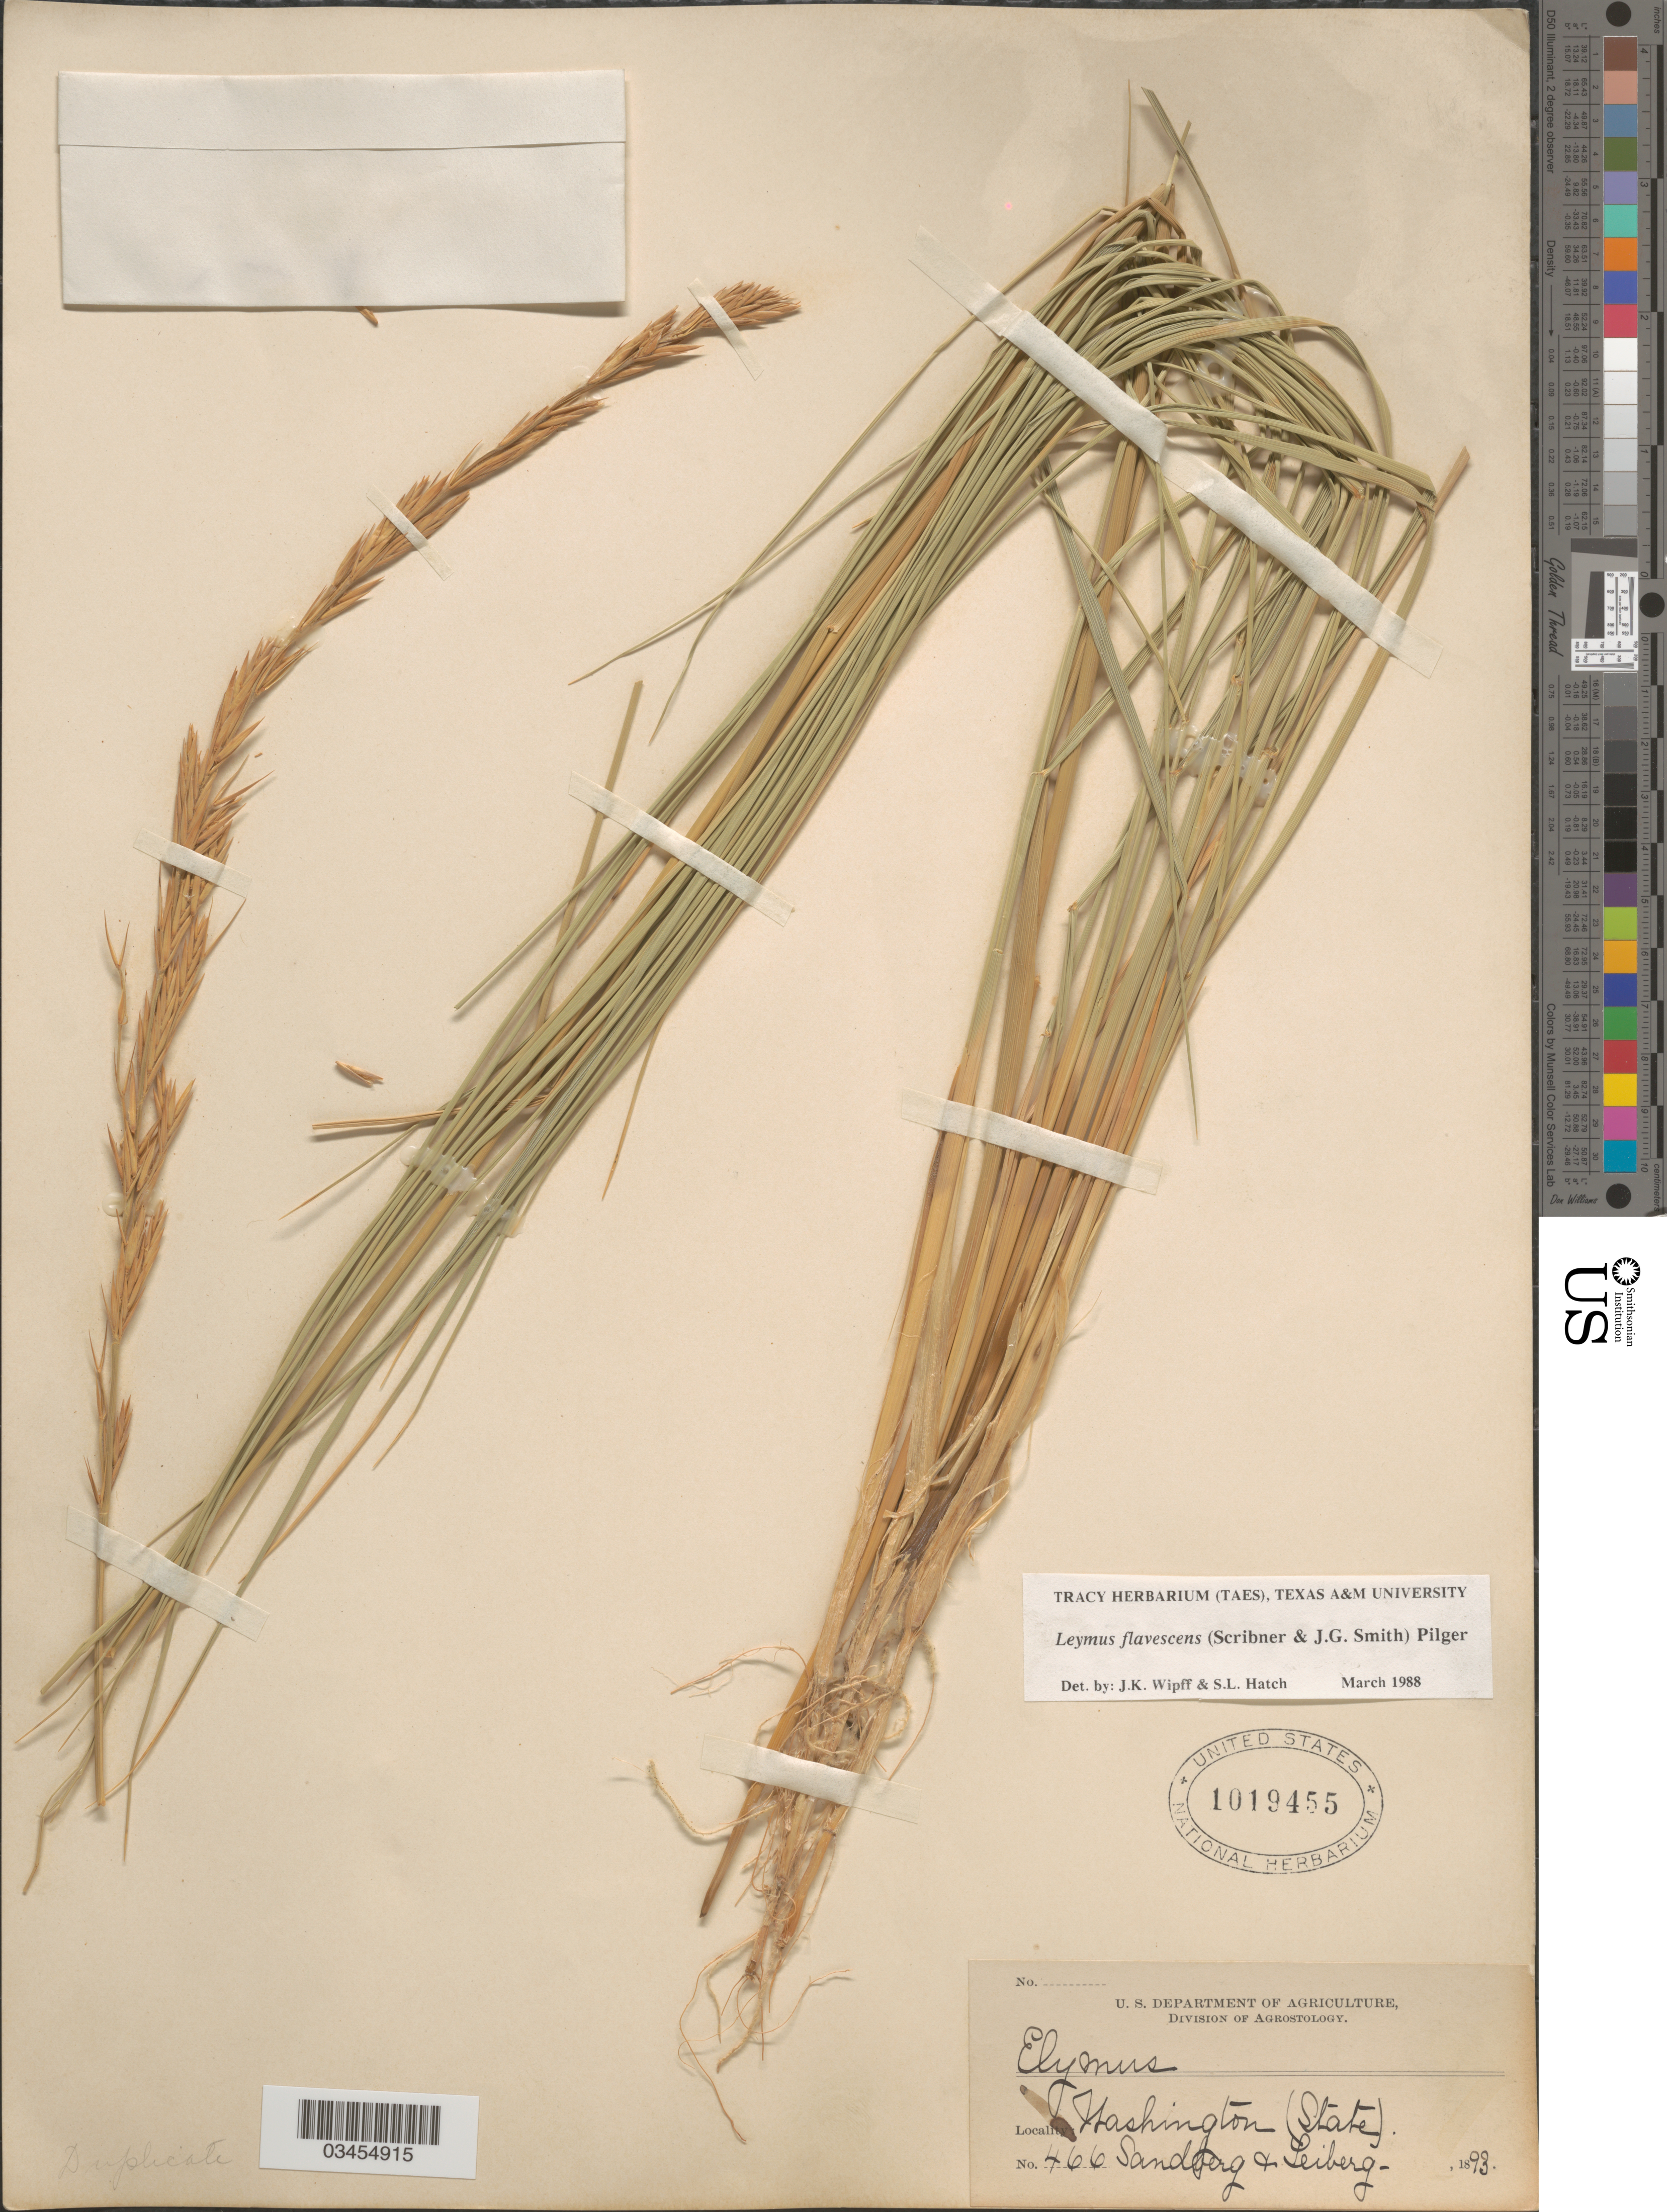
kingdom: Plantae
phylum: Tracheophyta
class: Liliopsida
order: Poales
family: Poaceae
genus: Leymus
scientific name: Leymus flavescens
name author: (Scribn. & J.G. Sm.) Pilg.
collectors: Sandberg & -. Leiberg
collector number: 466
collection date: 1893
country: United States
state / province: Washington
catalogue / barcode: US 1019455